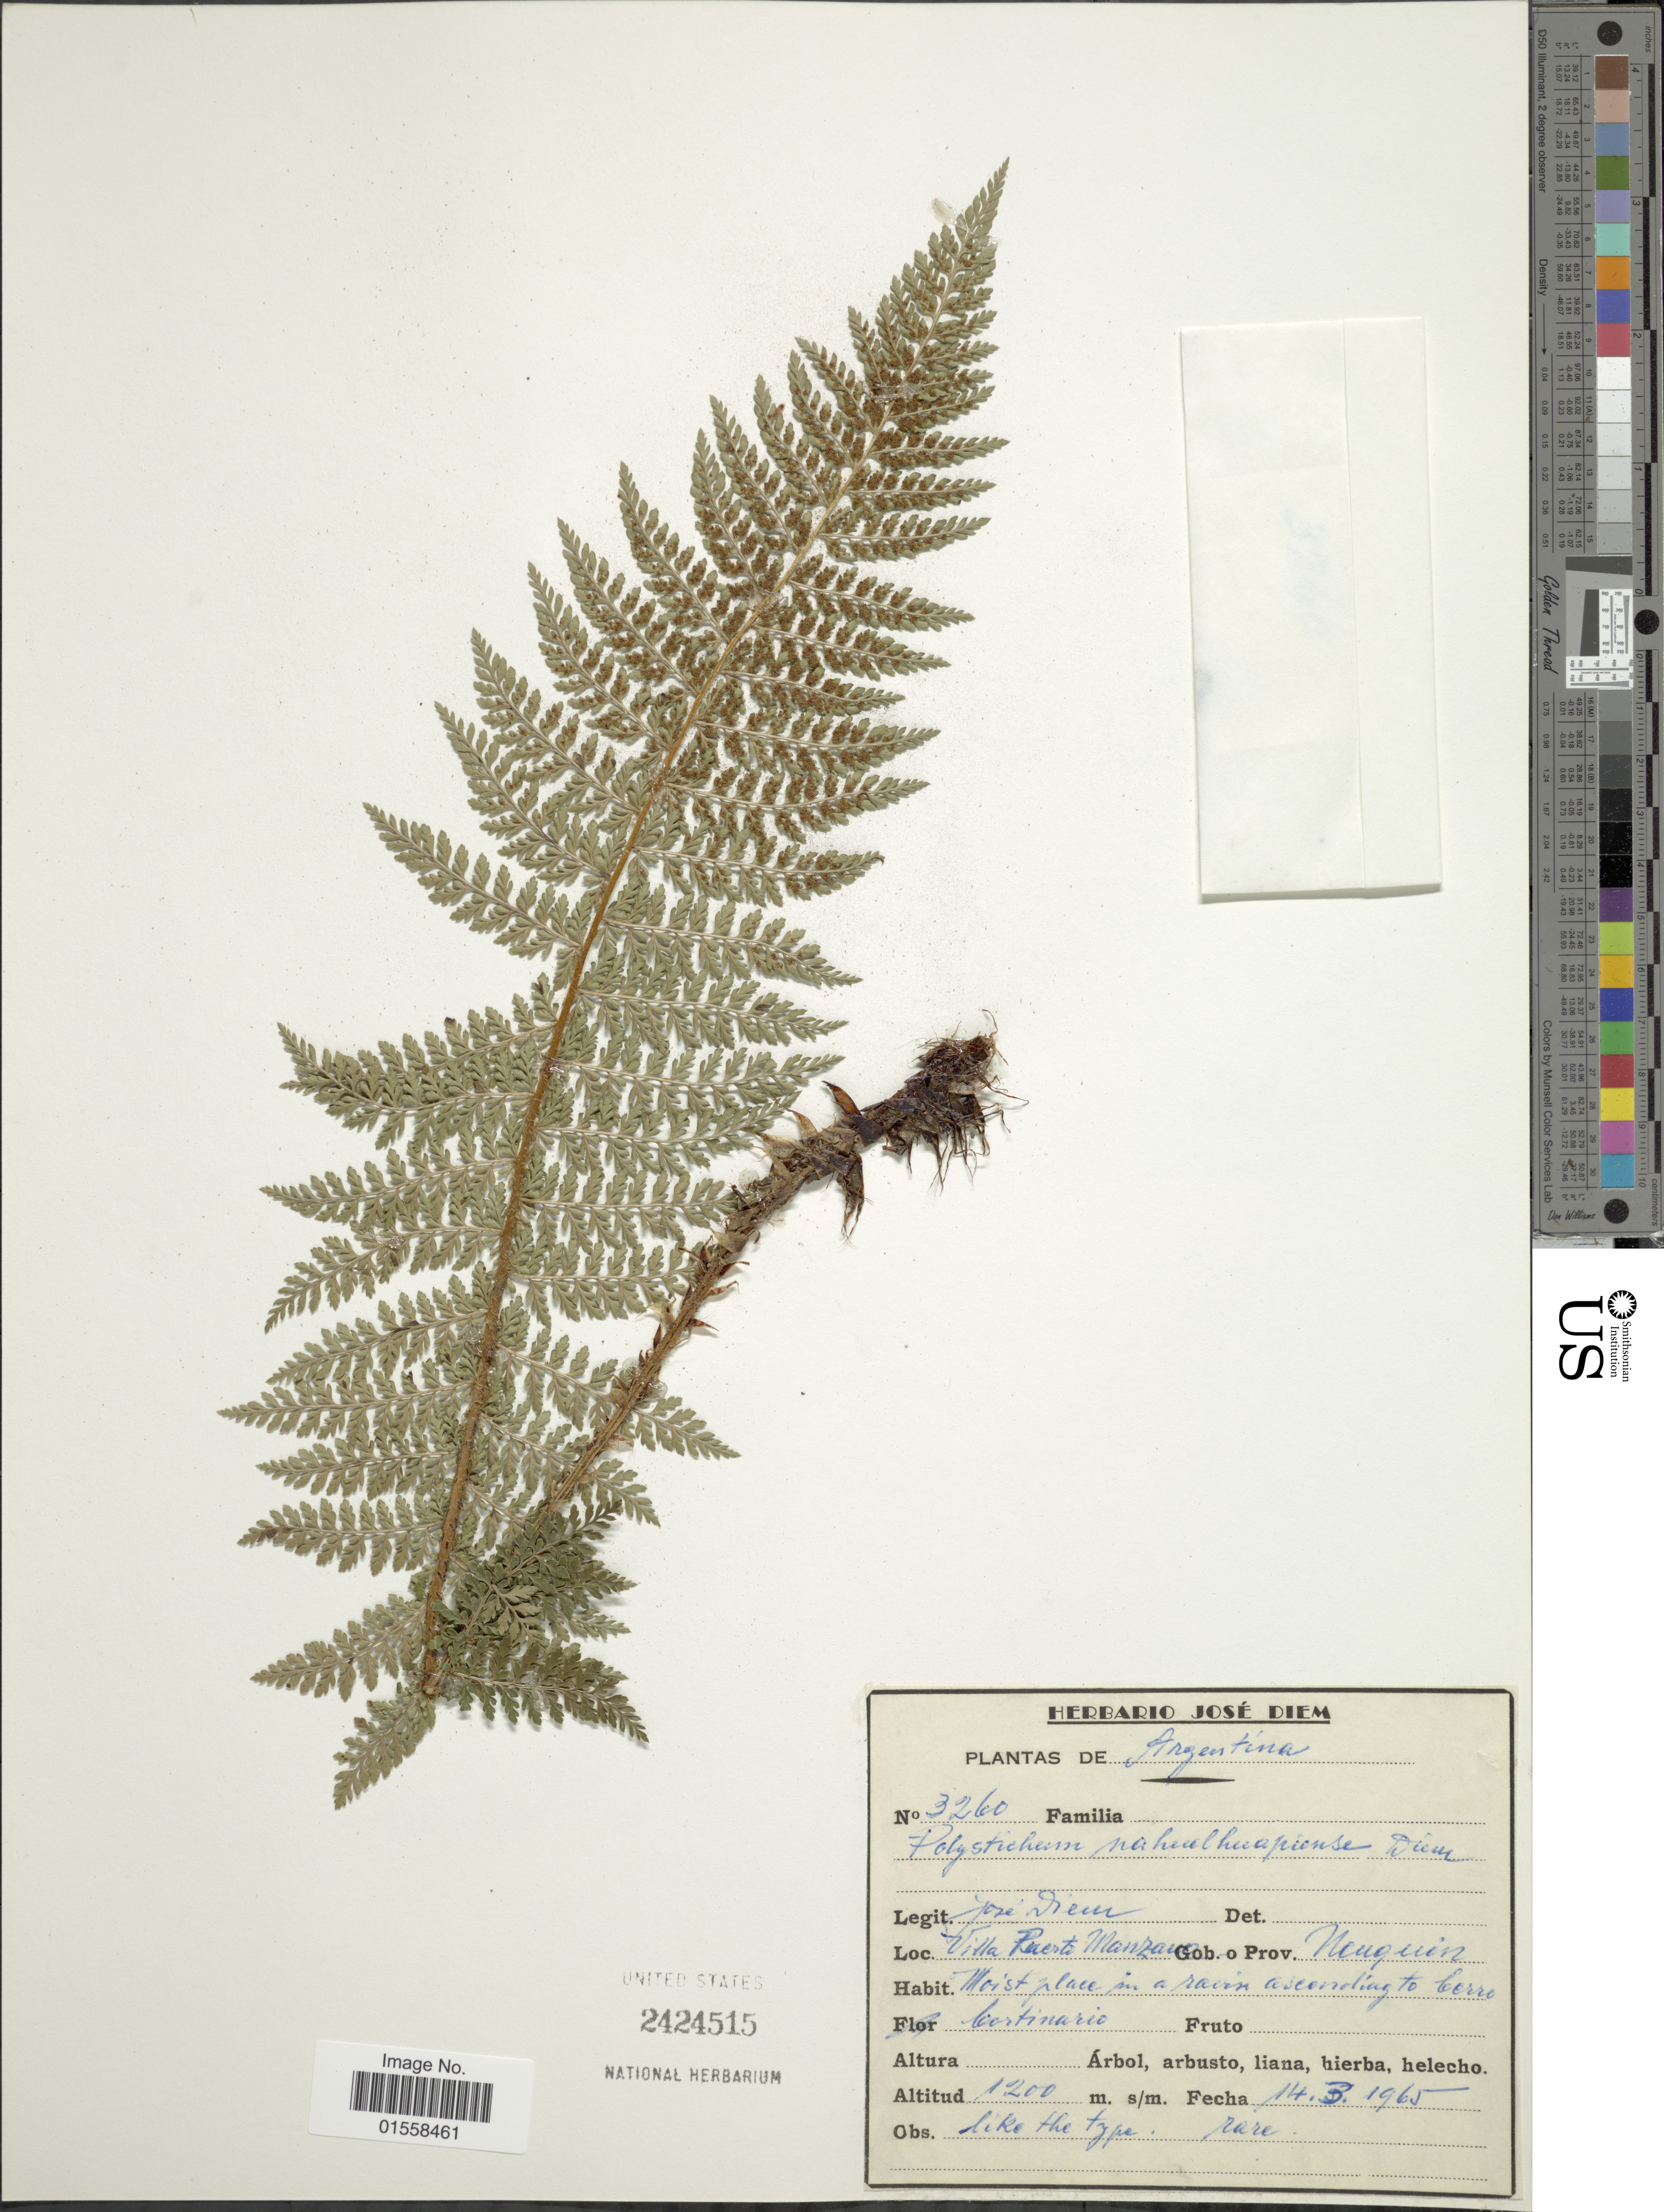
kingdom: Plantae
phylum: Tracheophyta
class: Polypodiopsida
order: Polypodiales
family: Dryopteridaceae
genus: Polystichum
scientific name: Polystichum nahuelhuapiense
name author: Diels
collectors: J. Diem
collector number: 3260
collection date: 1965-03-14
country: Argentina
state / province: Neuquen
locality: Argentina, Villa Puerto Manzano, Prov. Neuquen.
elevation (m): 1200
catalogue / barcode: US 2424515